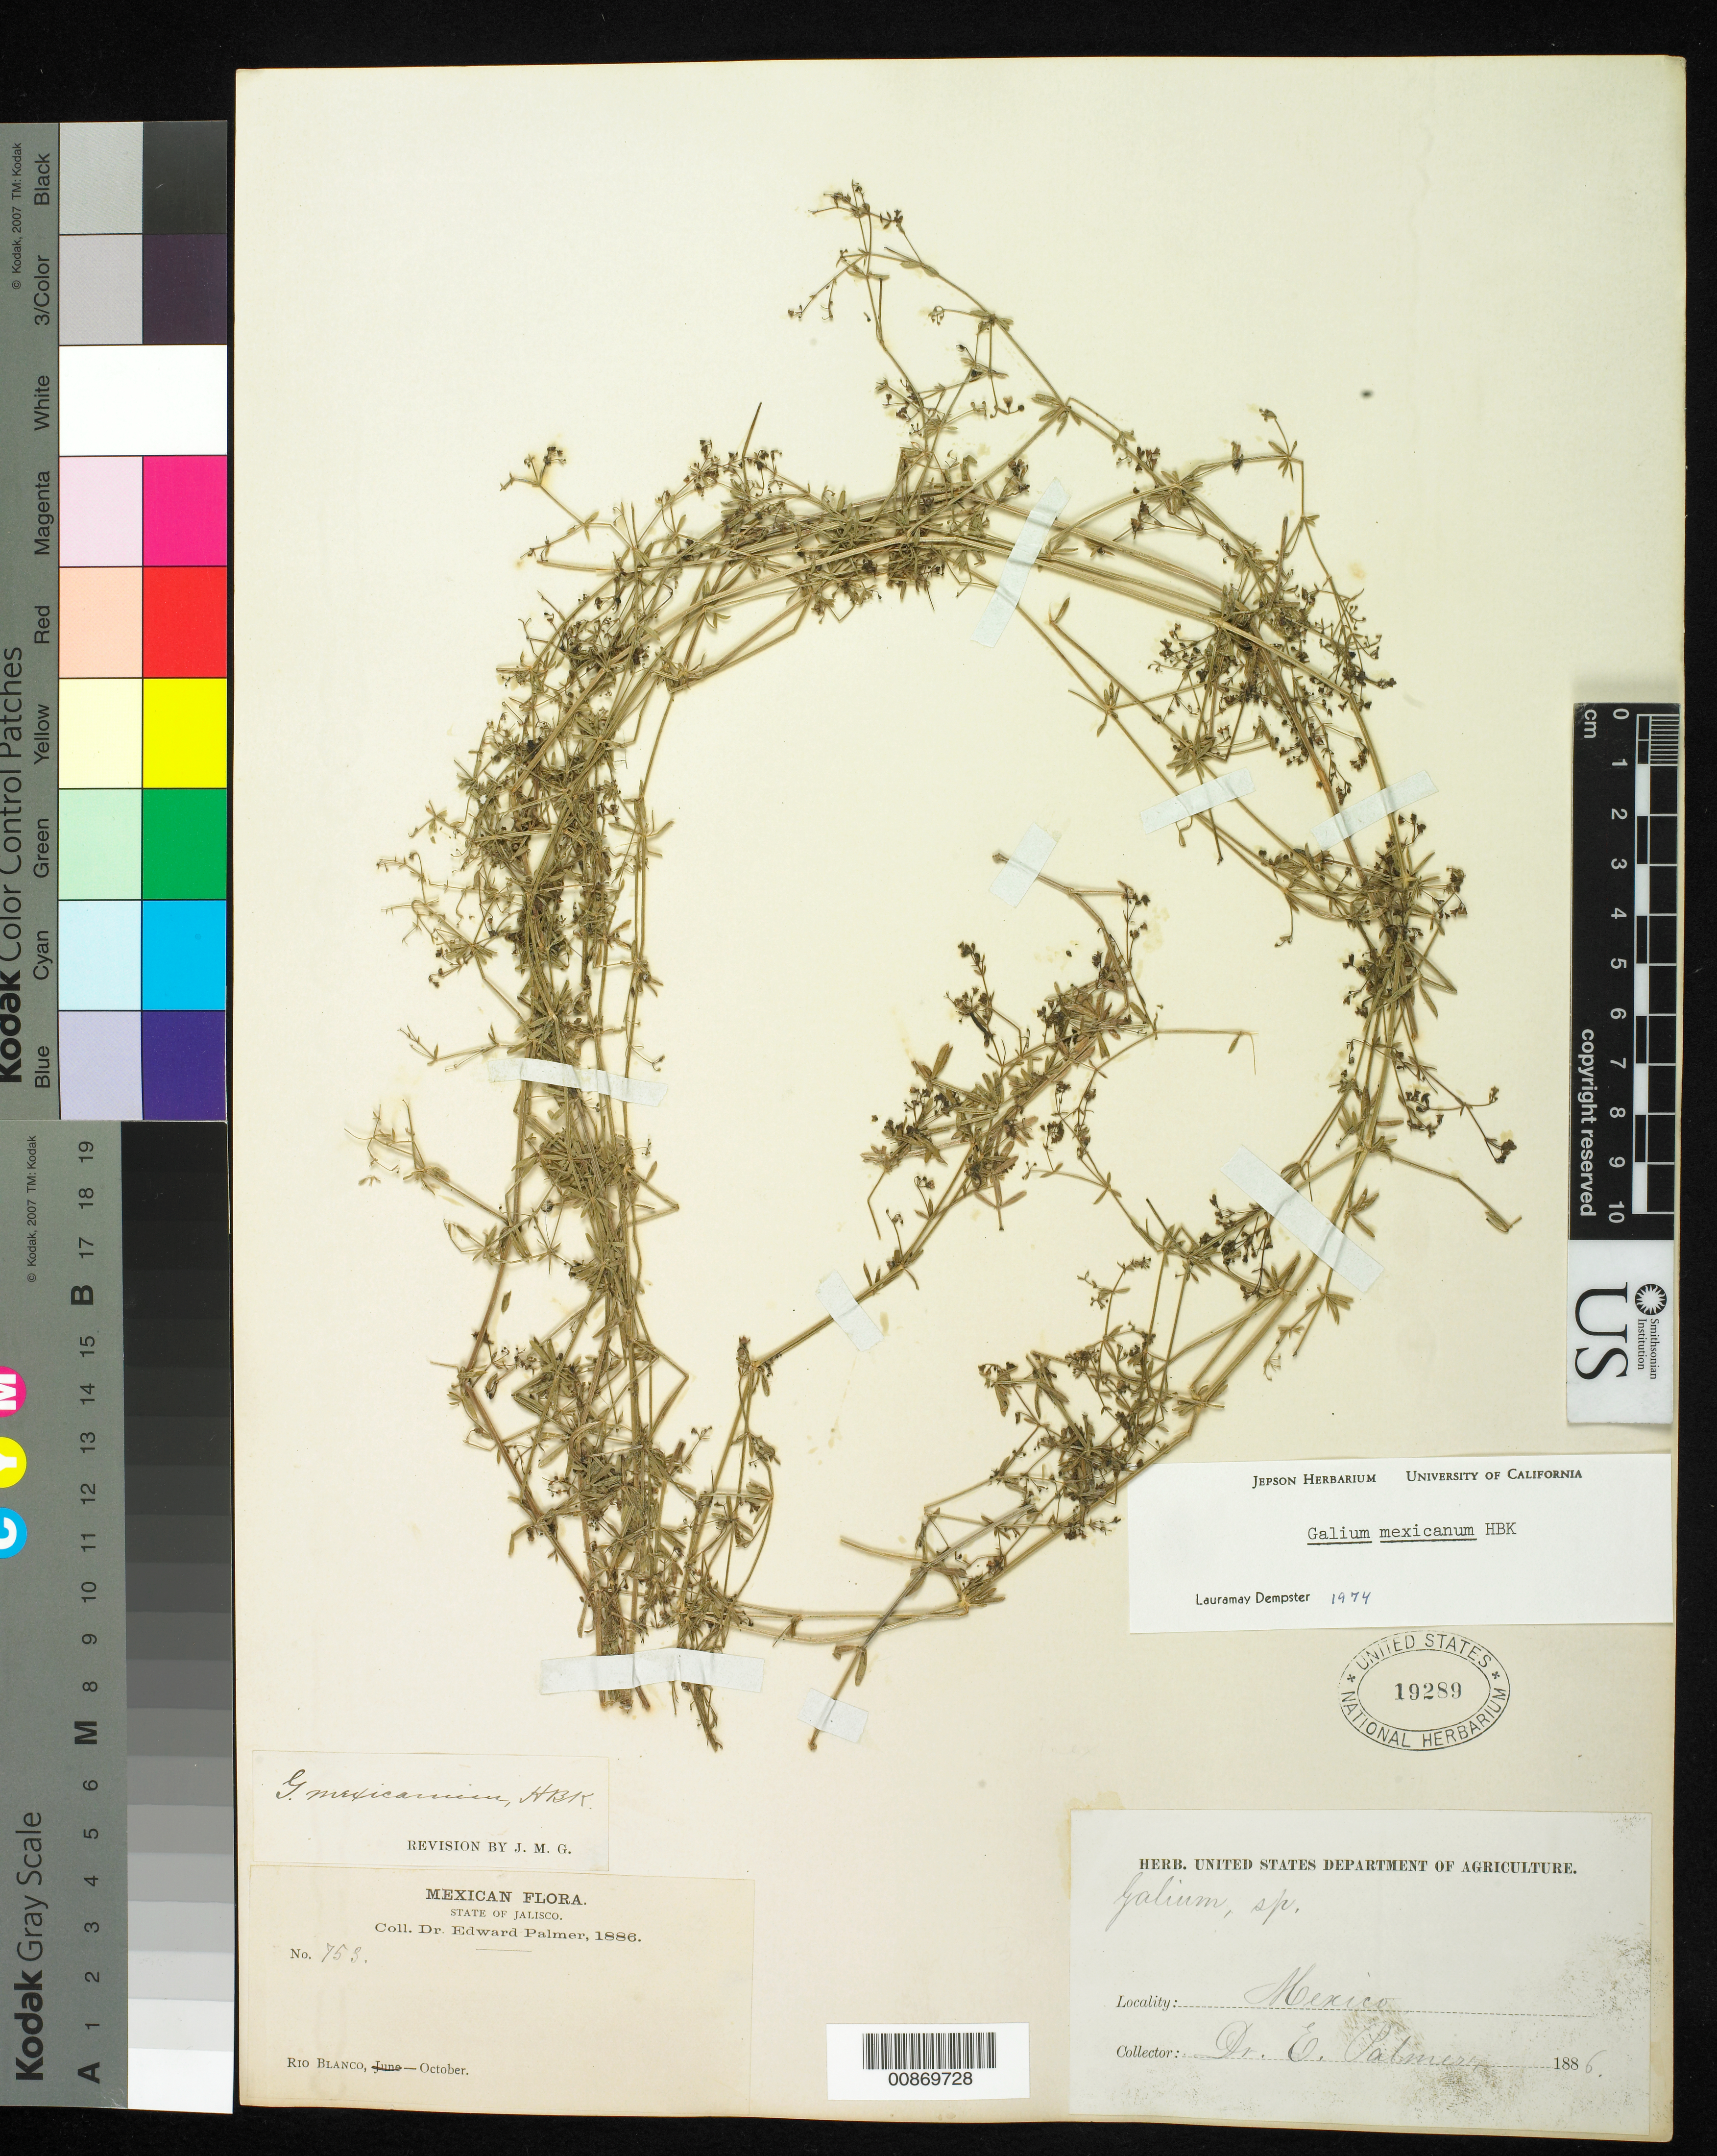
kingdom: Plantae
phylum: Tracheophyta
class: Magnoliopsida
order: Gentianales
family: Rubiaceae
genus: Galium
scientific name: Galium mexicanum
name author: Kunth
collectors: E. Palmer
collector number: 753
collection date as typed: Oct 1886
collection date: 1886-10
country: Mexico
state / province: Jalisco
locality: Río Blanco, Jalisco.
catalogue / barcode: US 19289